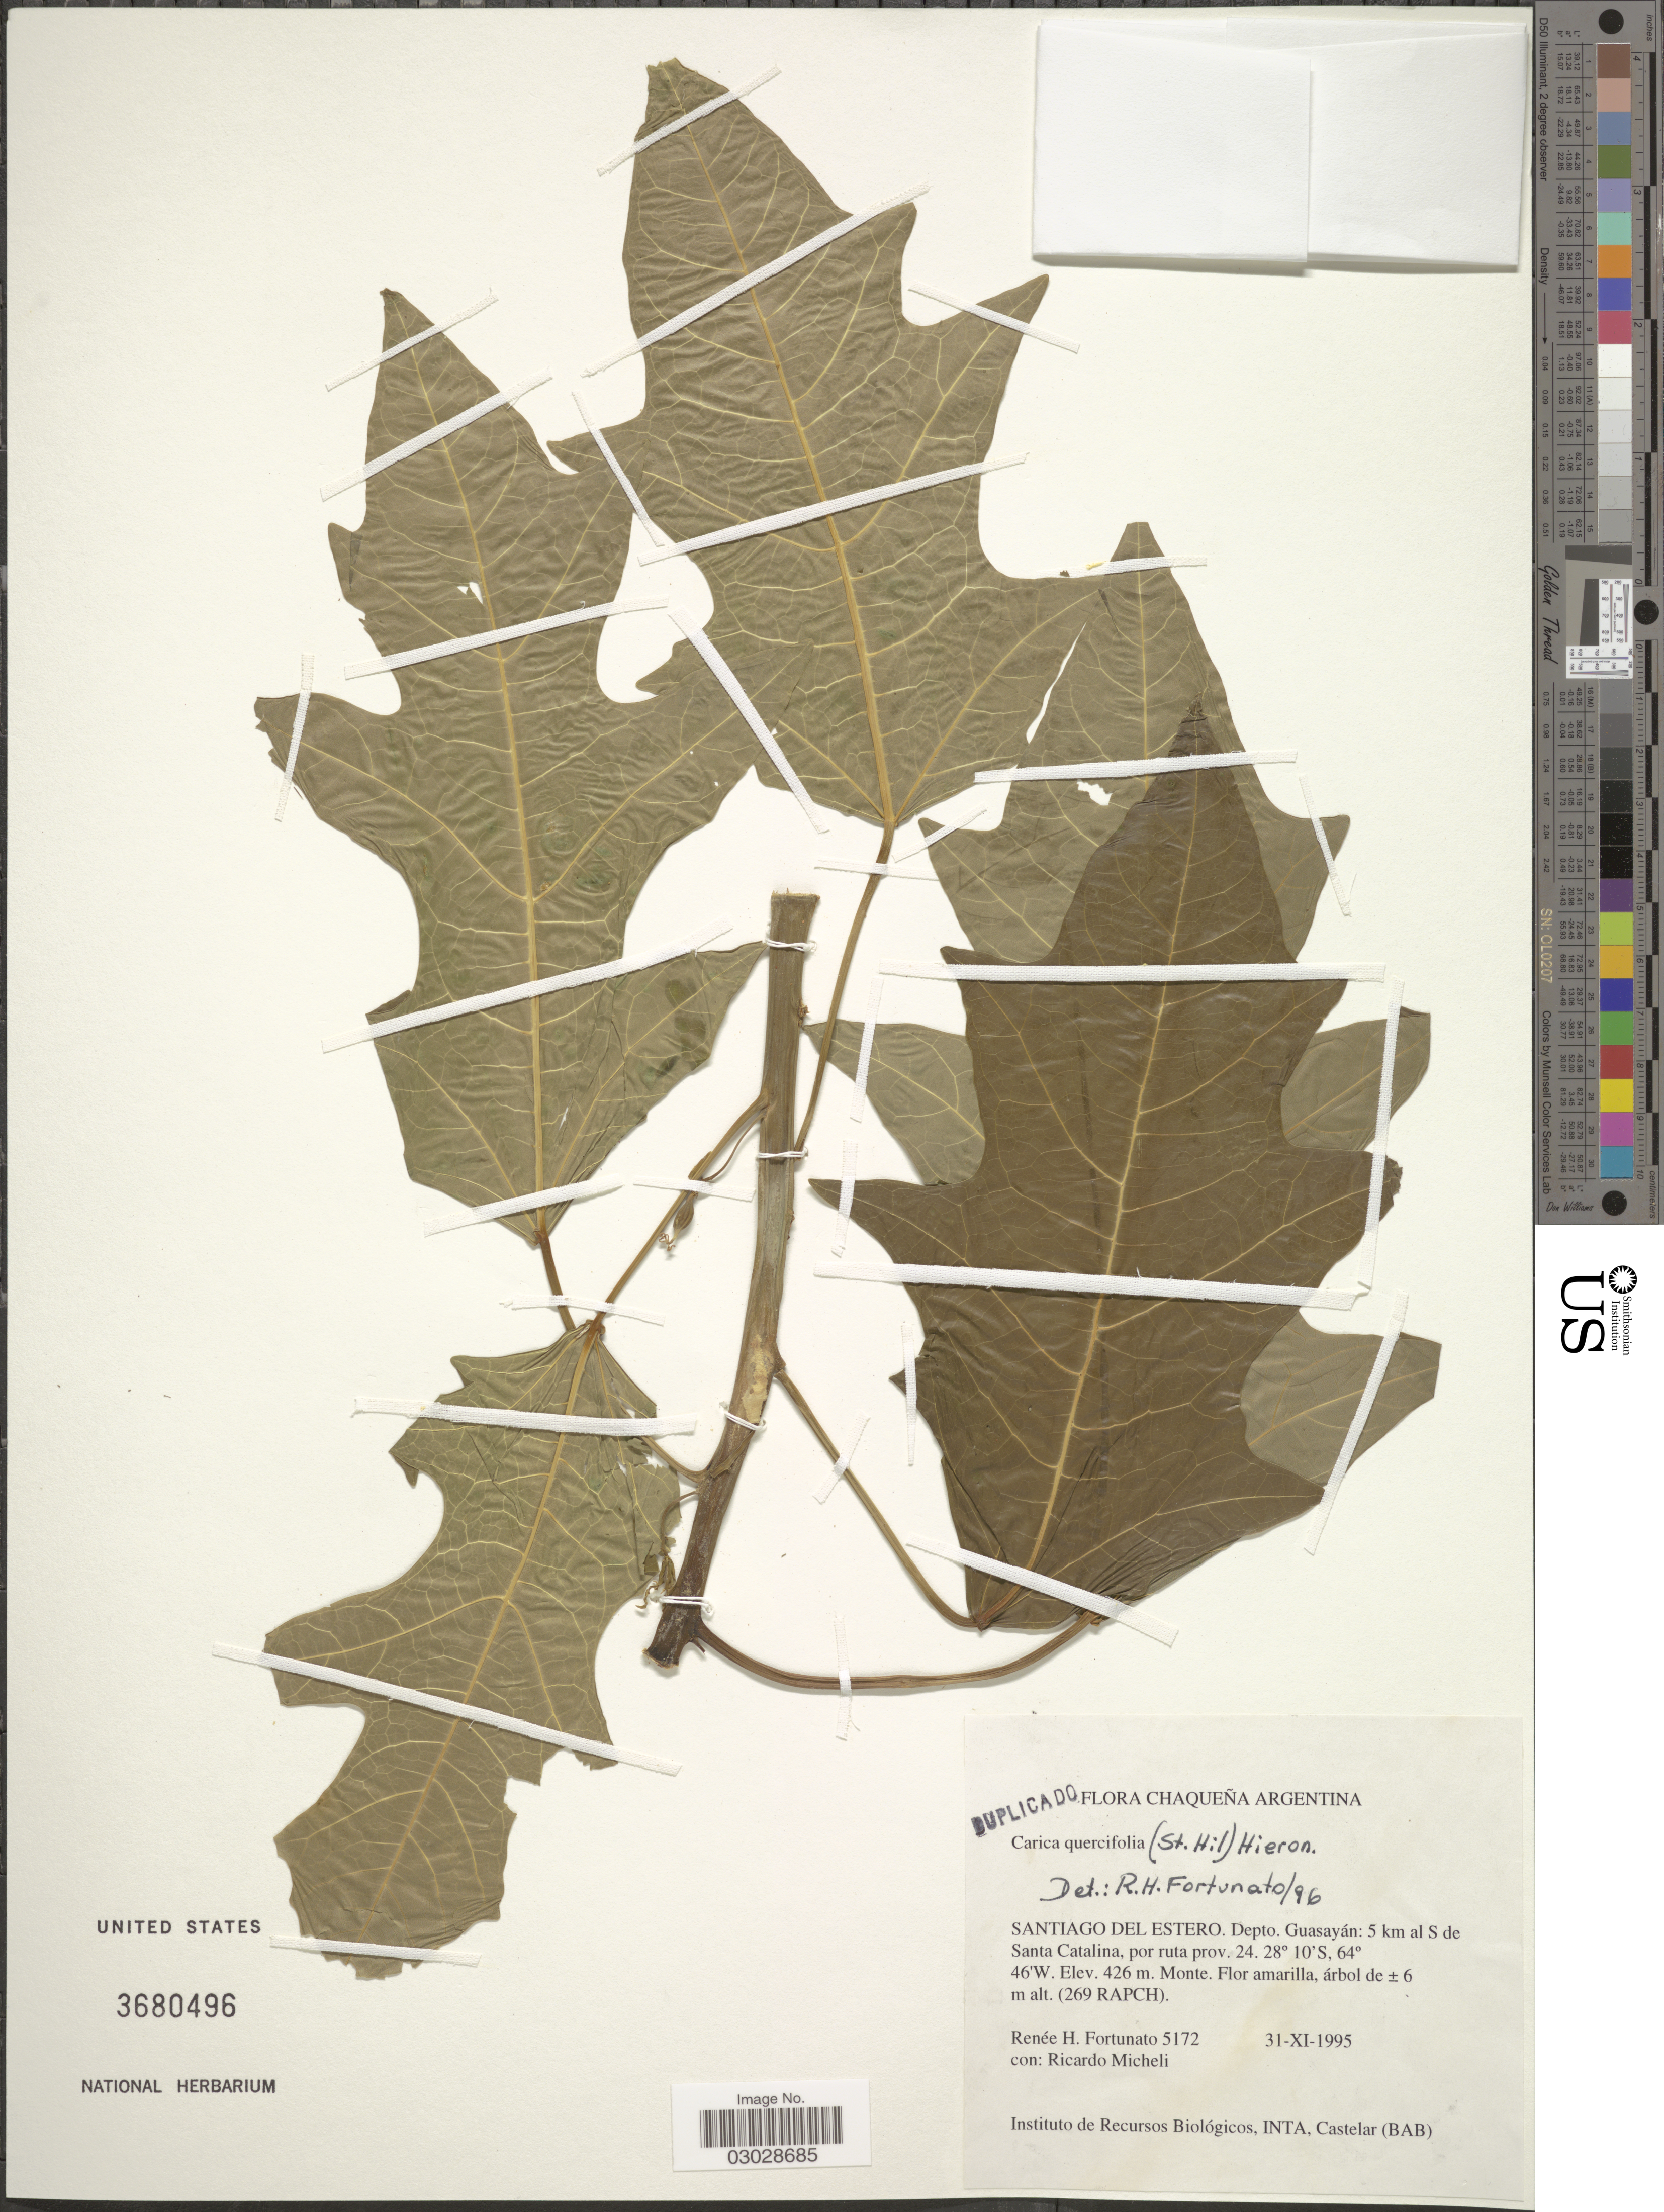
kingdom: Plantae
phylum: Tracheophyta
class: Magnoliopsida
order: Brassicales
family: Caricaceae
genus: Vasconcellea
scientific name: Vasconcellea quercifolia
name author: A. St.-Hil.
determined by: Strong, M. T., (US), Smithsonian Institution - National Museum of Natural History (UNITED STATES)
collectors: R. H. Fortunato & R. Micheli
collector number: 5172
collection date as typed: Transcribed d/m/y: 31/11/1995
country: Argentina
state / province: Santiago del Estero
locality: Chaqueña Argentina, Depto. Guasayán: 5 km al S de Santa Catalina, por ruta prov.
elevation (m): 426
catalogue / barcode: US 3680496